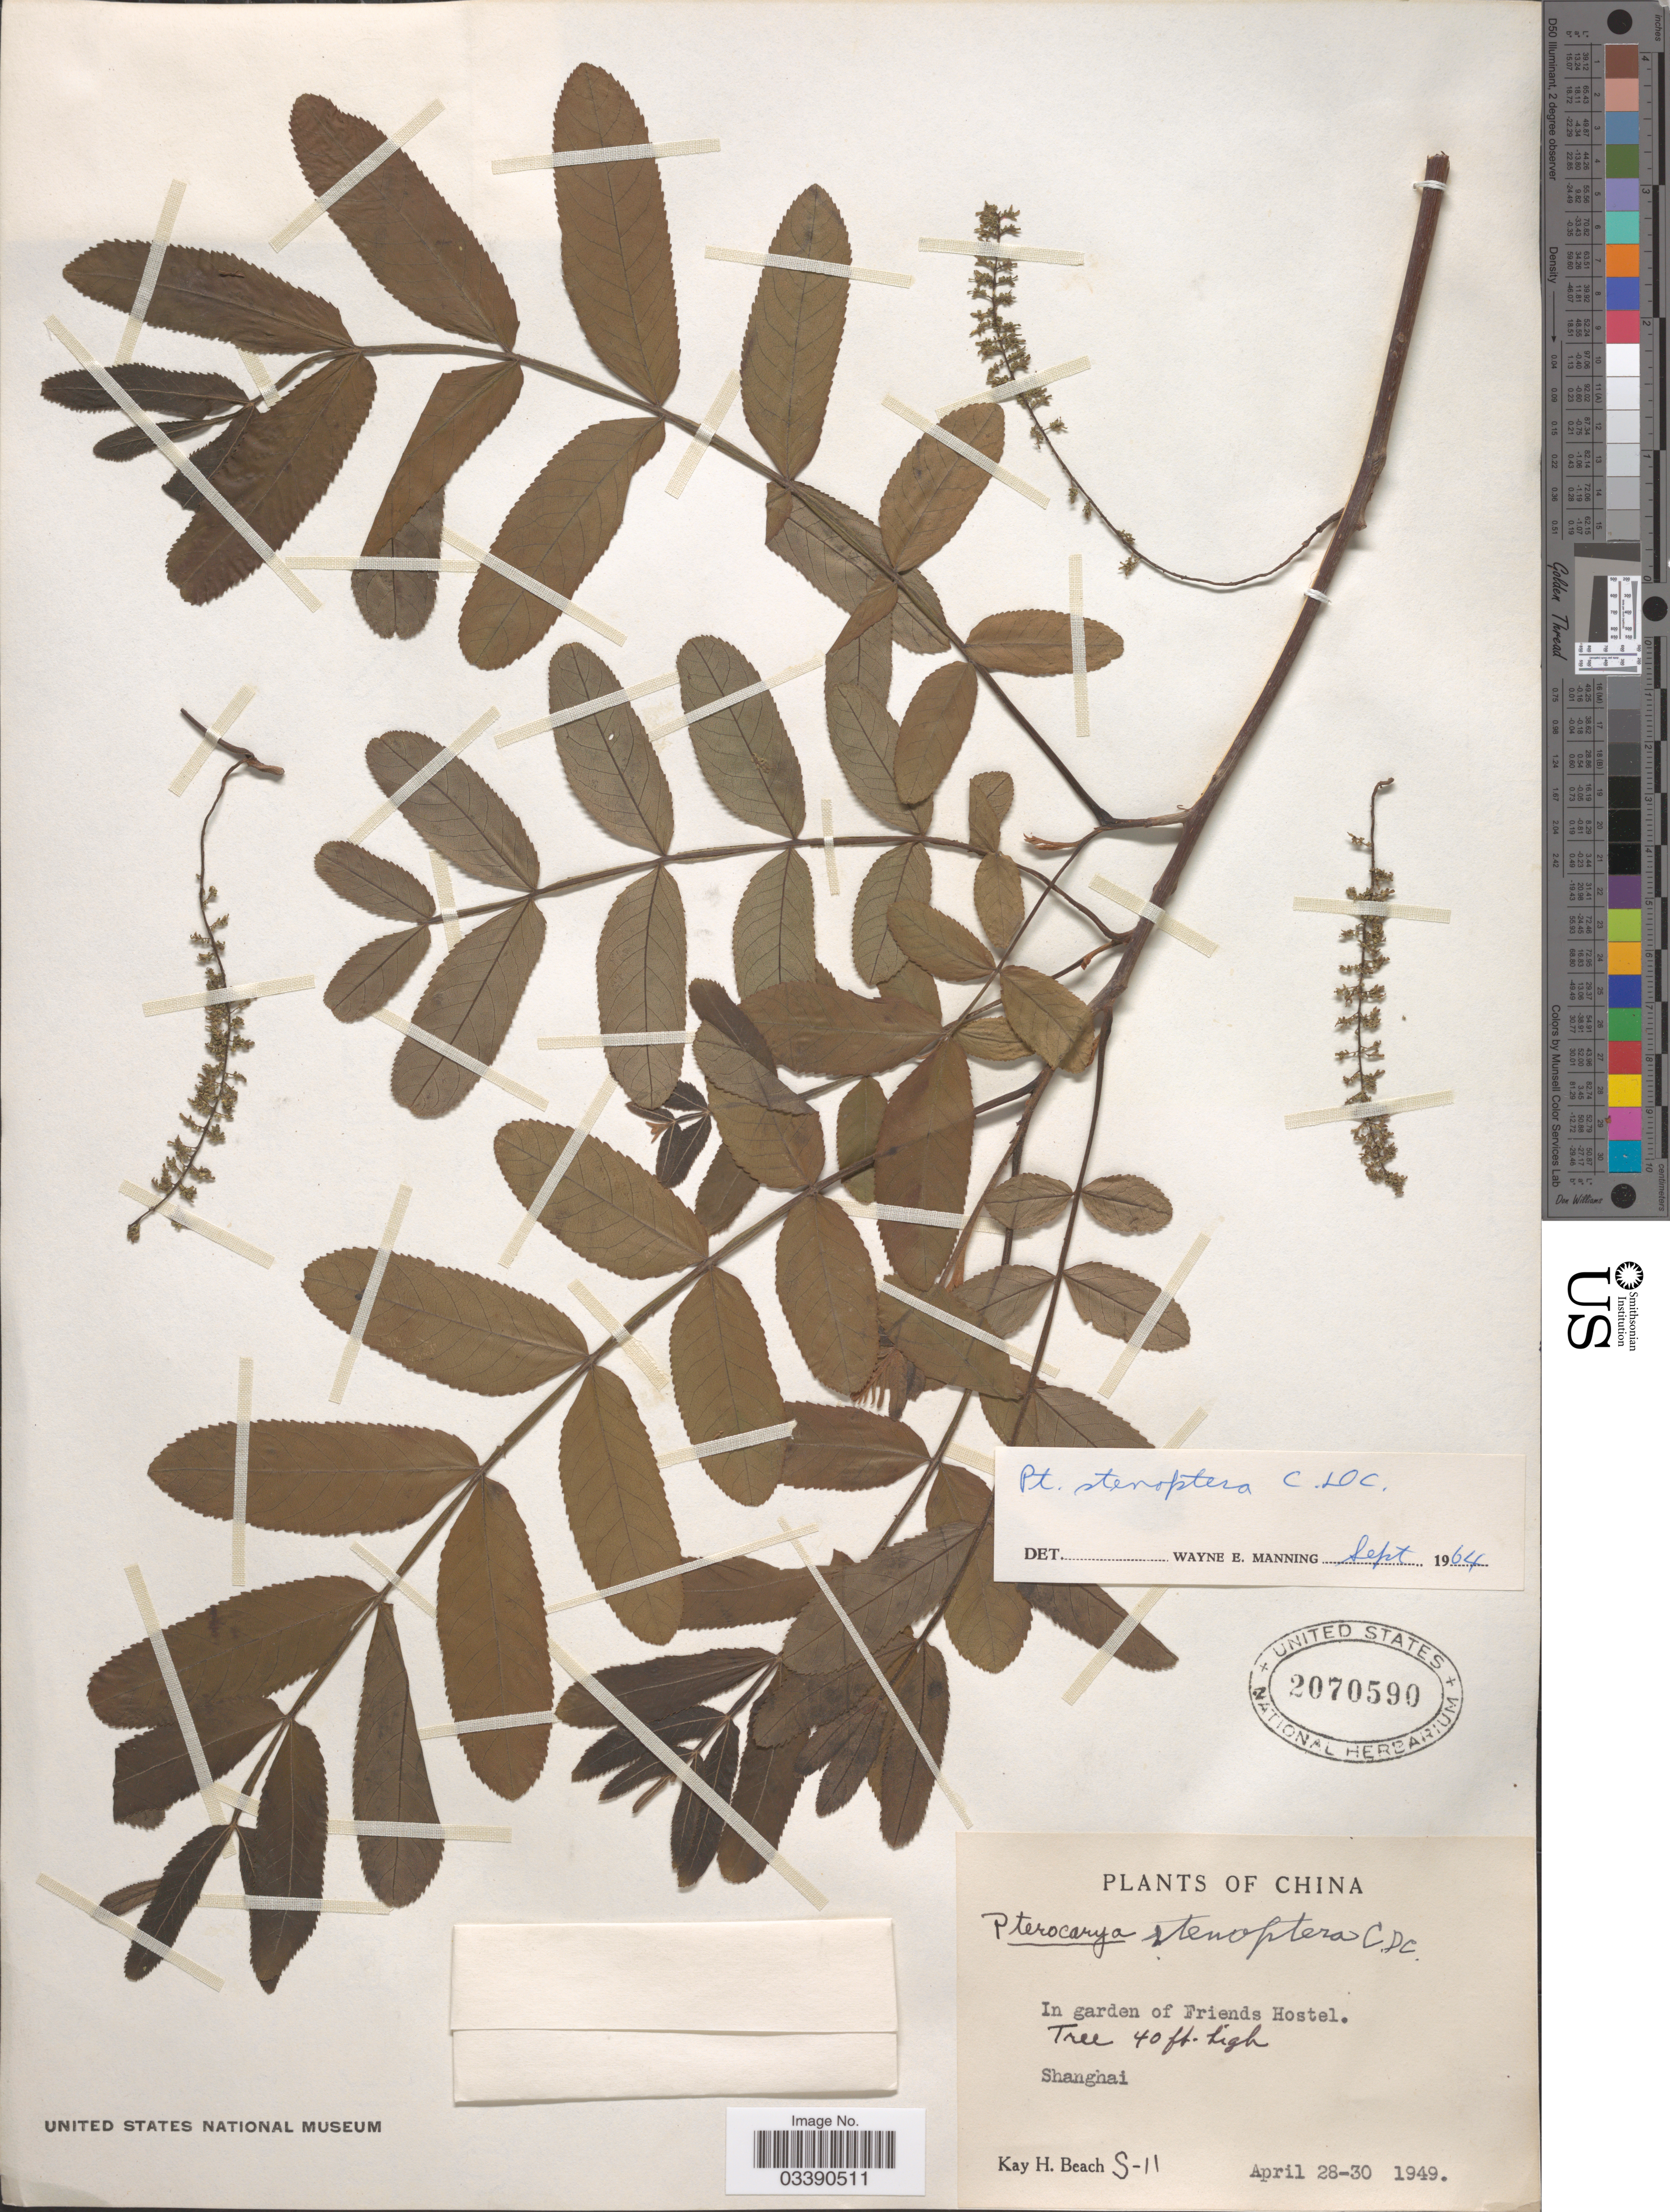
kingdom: Plantae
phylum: Tracheophyta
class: Magnoliopsida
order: Fagales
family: Juglandaceae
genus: Pterocarya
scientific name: Pterocarya stenoptera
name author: C. DC.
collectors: K. H. Beach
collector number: S-11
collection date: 1949-04-28/1949-04-30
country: China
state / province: Shanghai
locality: In garden of Friends Hostel. Shanghai.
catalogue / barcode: US 2070590